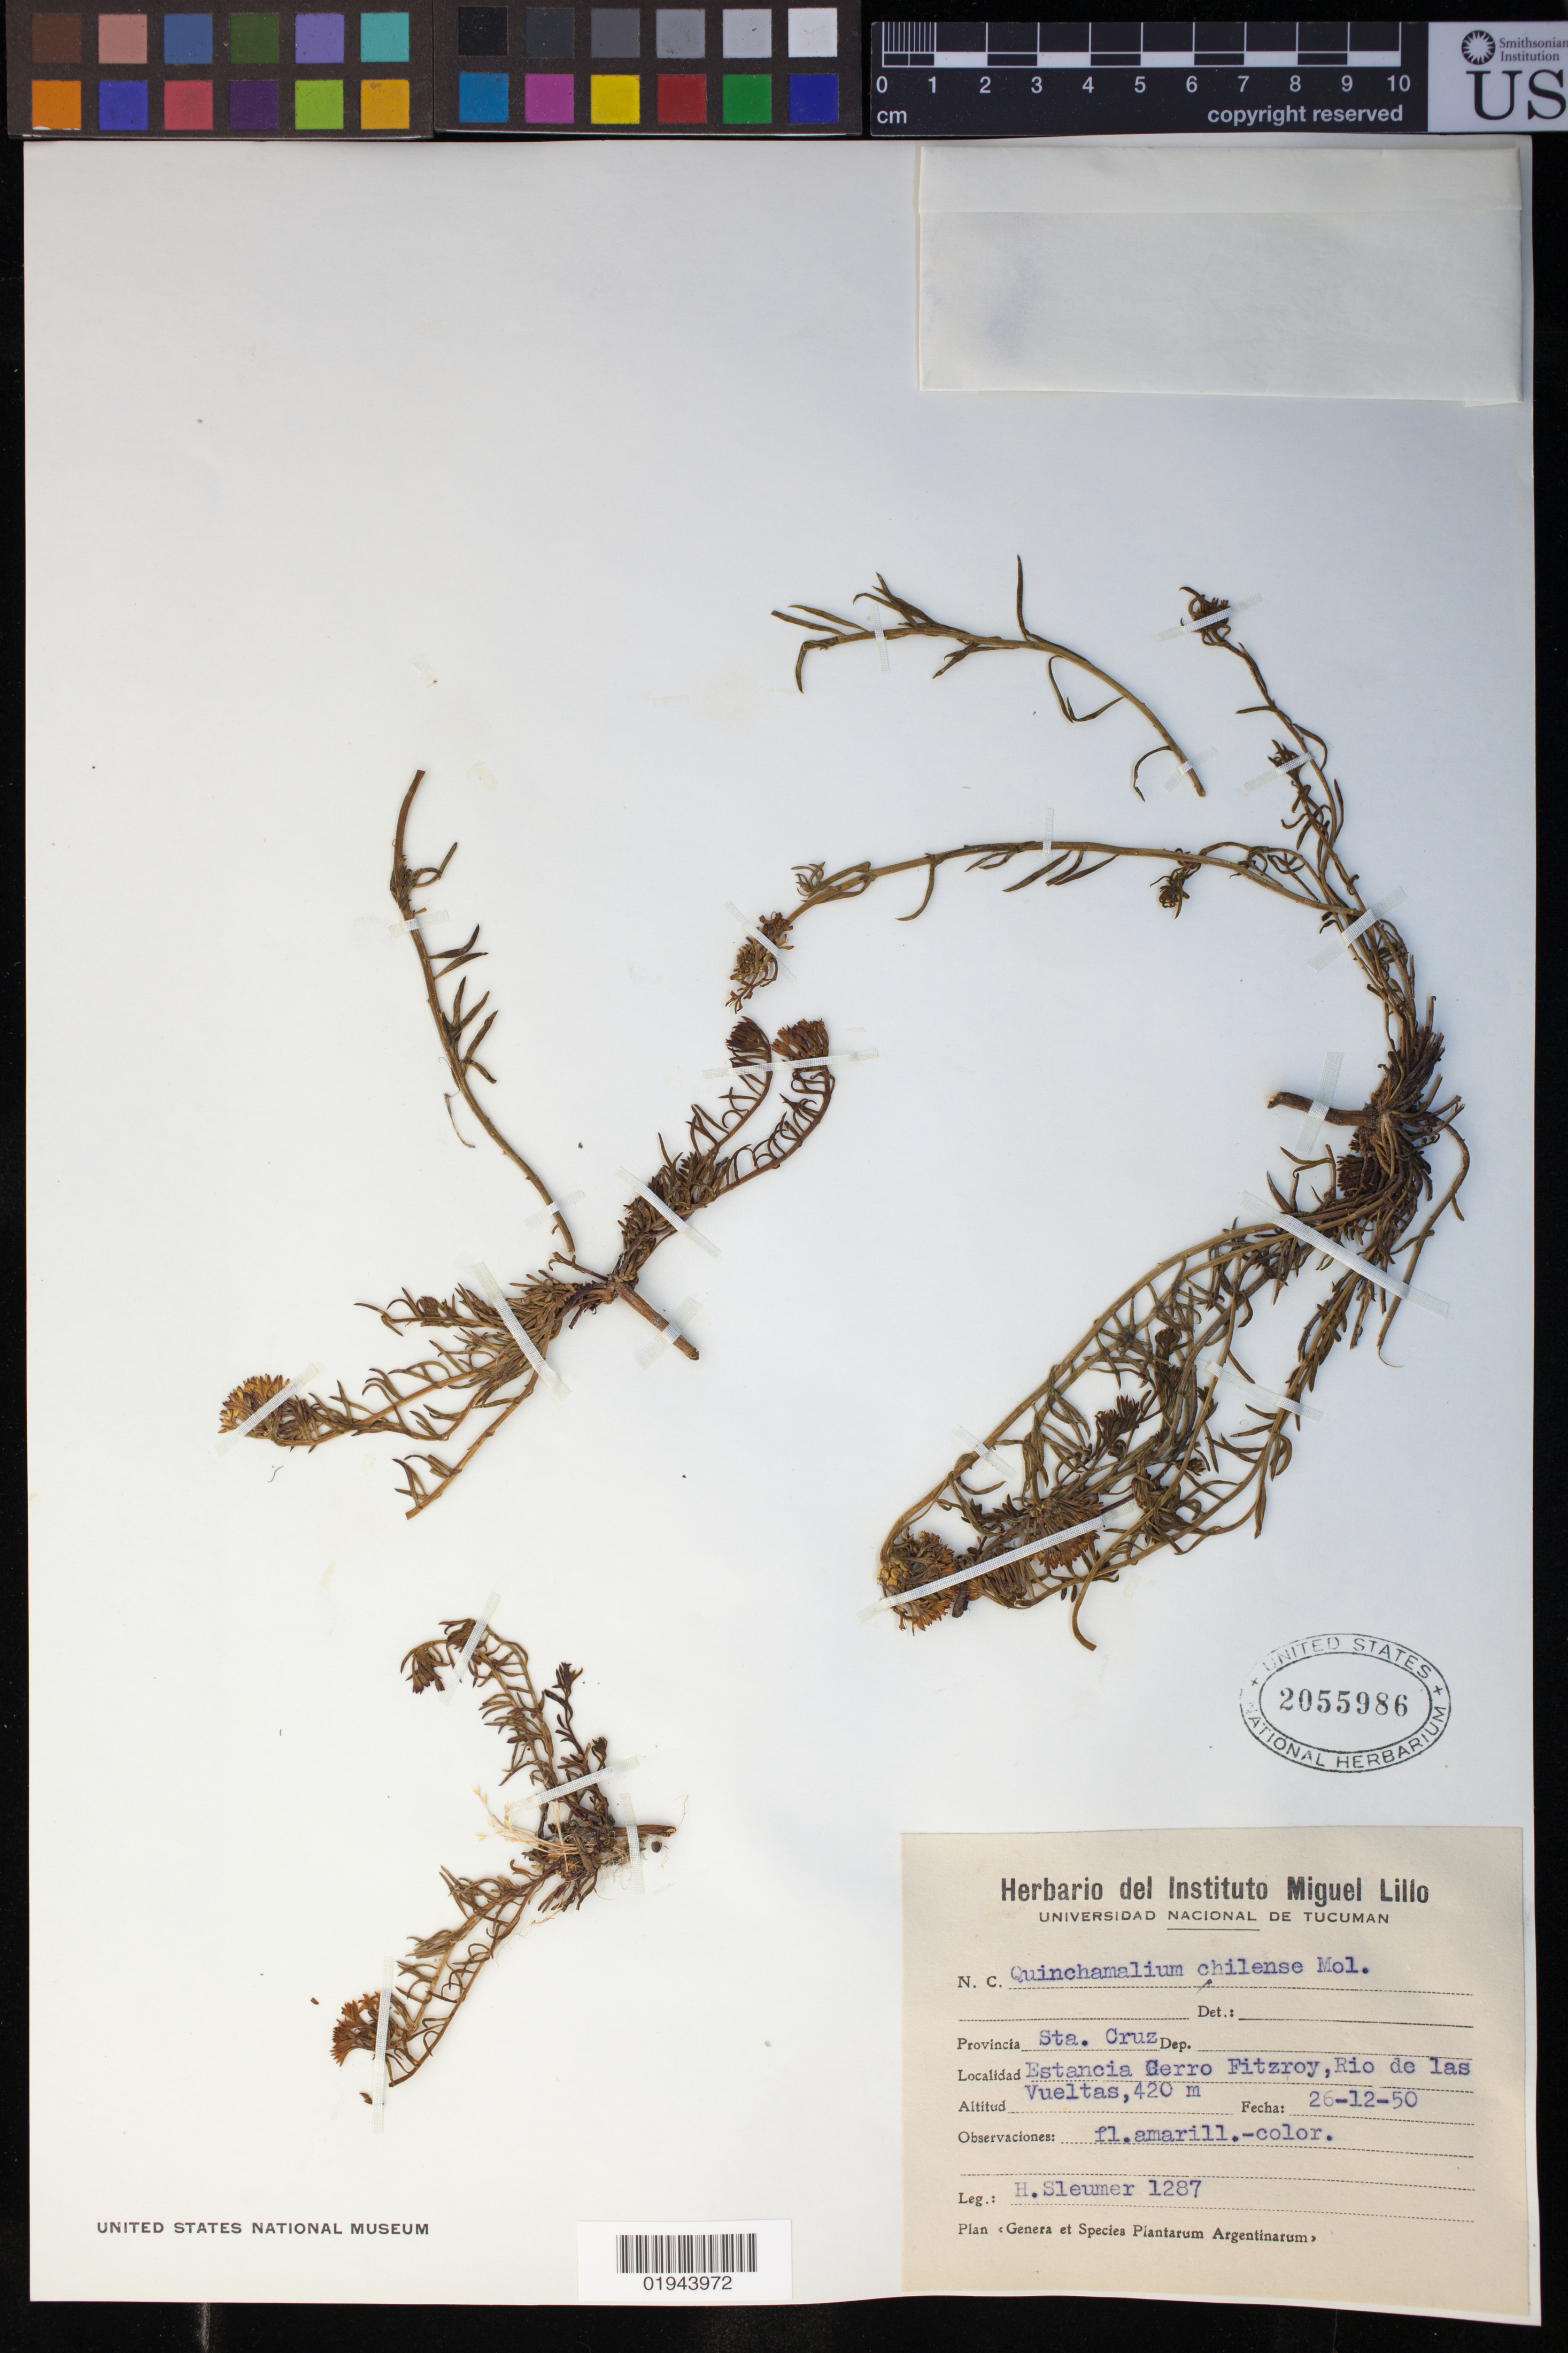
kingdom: Plantae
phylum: Tracheophyta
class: Magnoliopsida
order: Santalales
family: Schoepfiaceae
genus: Quinchamalium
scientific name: Quinchamalium chilense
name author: Molina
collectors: H. O. Sleumer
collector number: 1287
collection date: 1950-12-26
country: Argentina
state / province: Santa Cruz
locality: Estancia Cerro Fitzroy [Cerro Chalte], Rio de las Vueltas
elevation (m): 420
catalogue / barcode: US 2055986